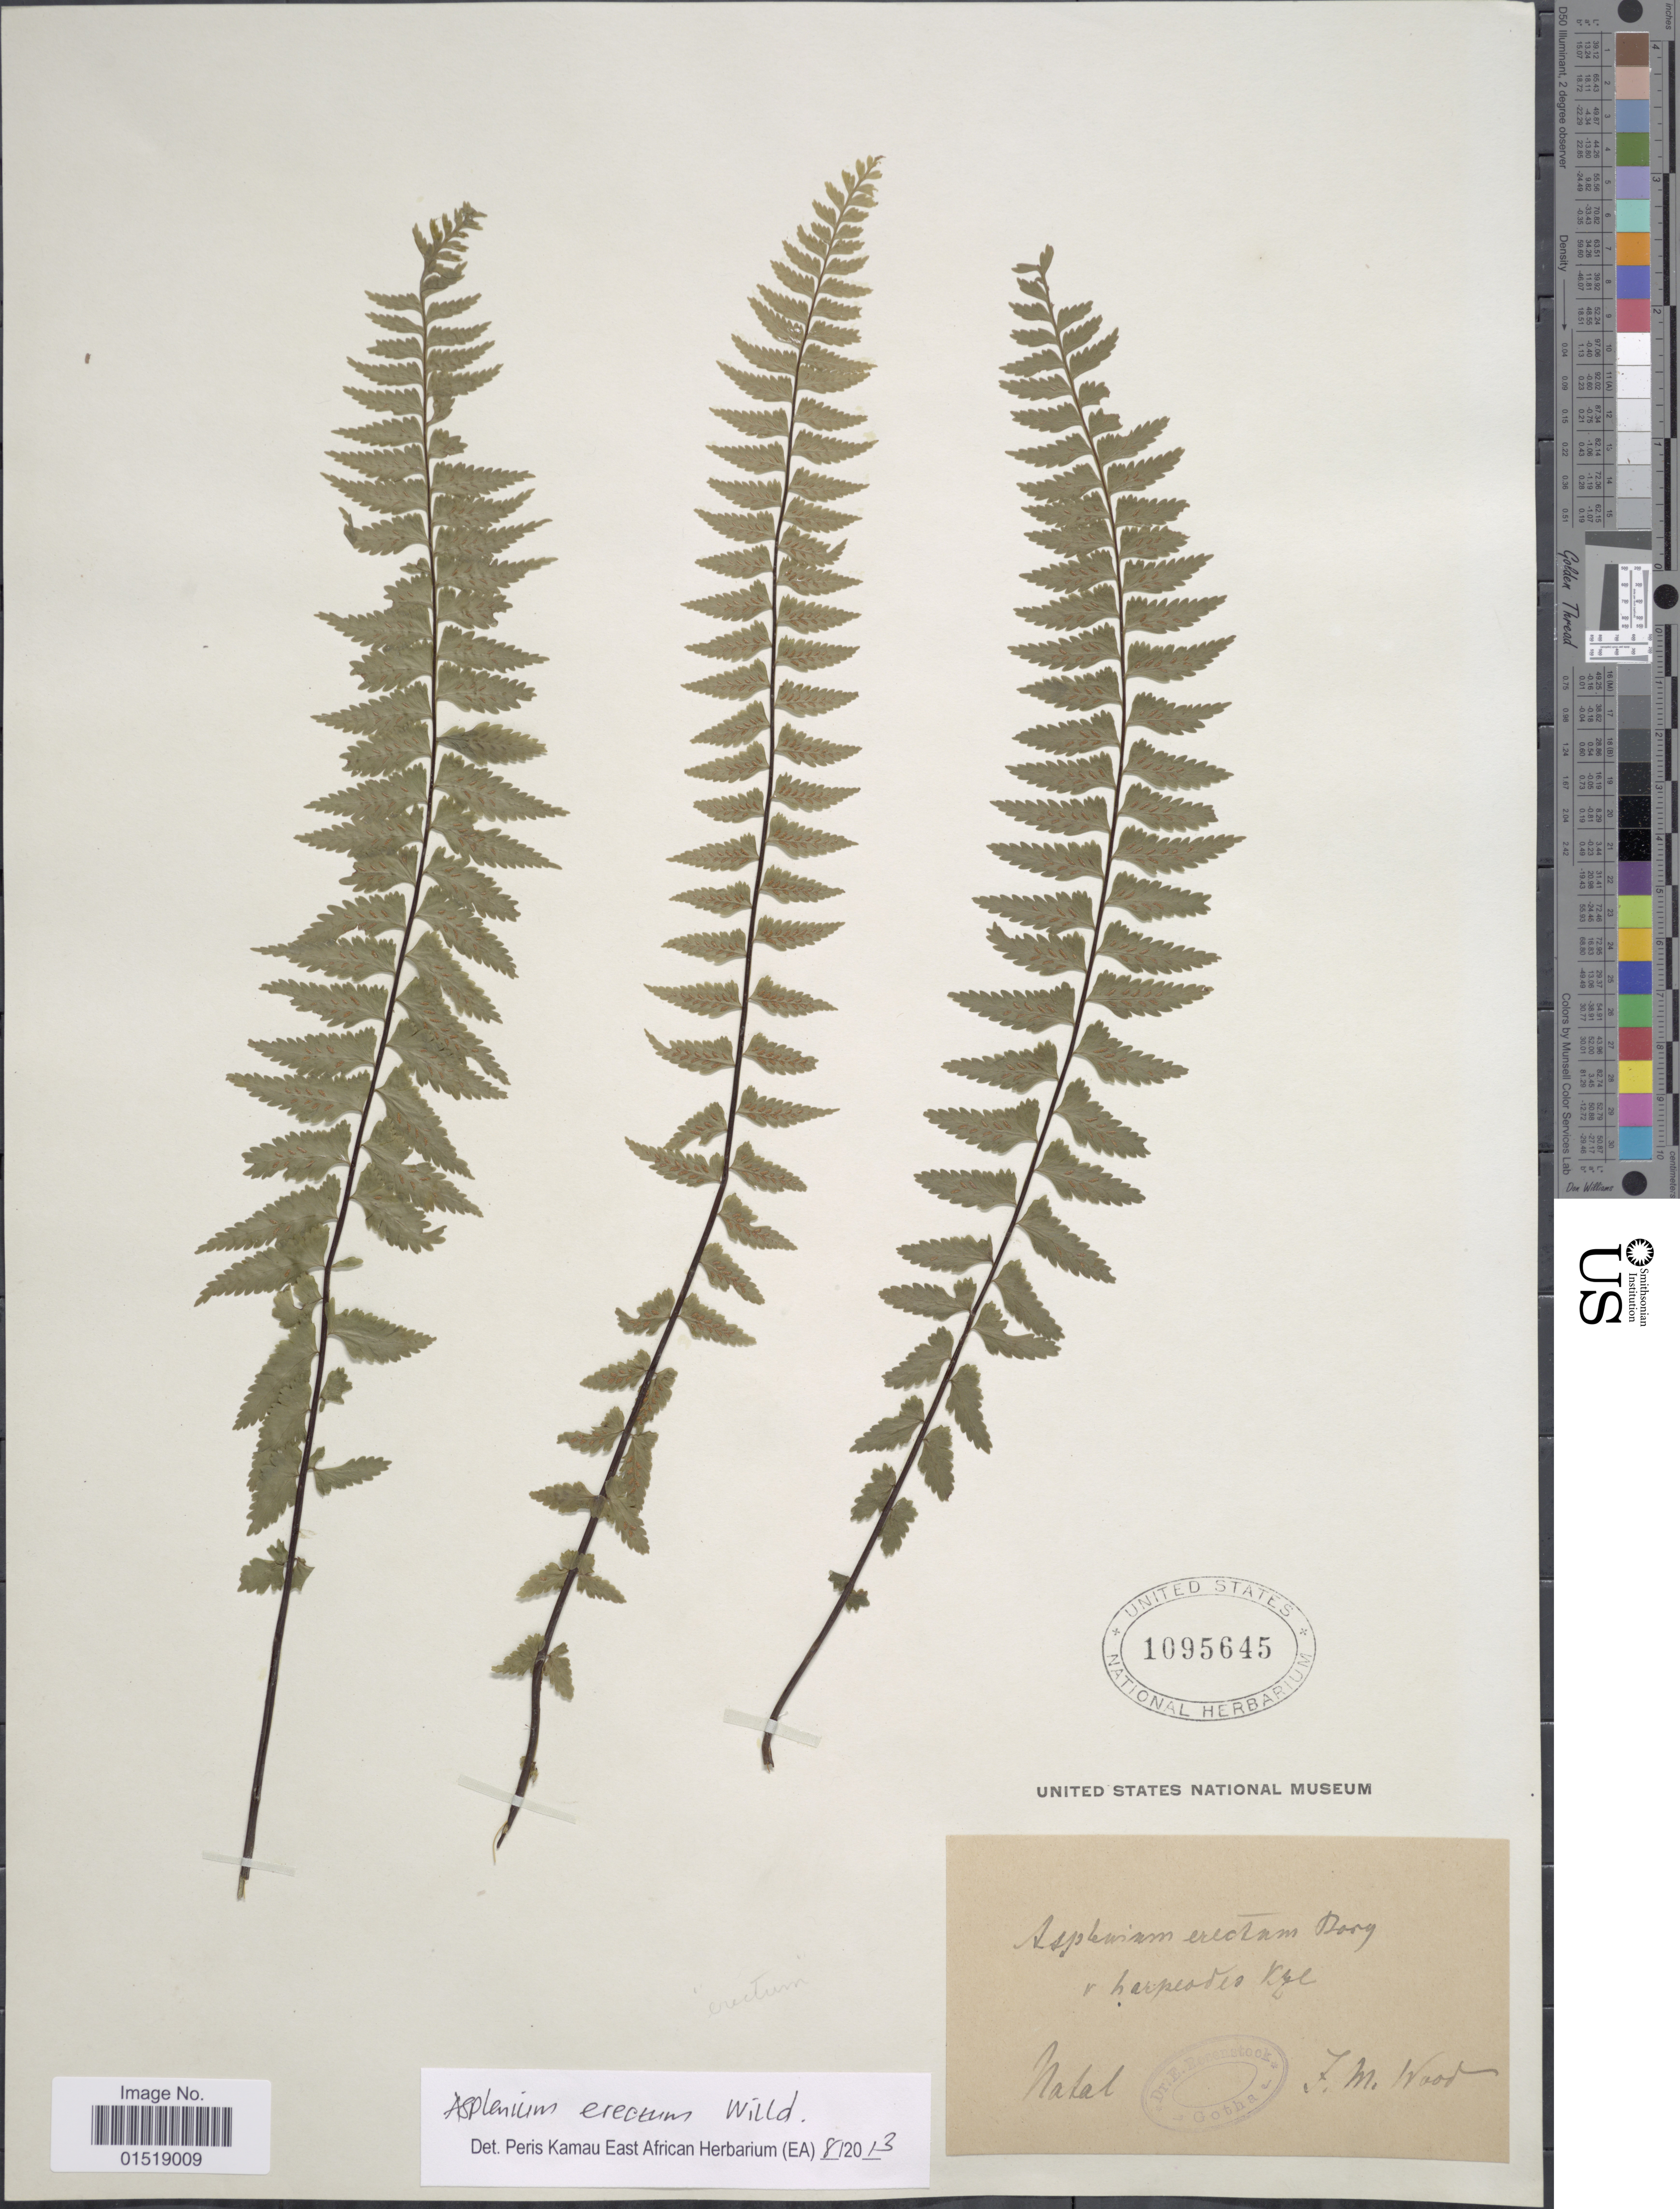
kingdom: Plantae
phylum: Tracheophyta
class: Polypodiopsida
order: Polypodiales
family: Aspleniaceae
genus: Asplenium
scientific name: Asplenium erectum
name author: Bory ex Willd.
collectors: F. Wood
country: South Africa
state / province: KwaZulu-Natal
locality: Natal.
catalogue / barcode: US 1095645